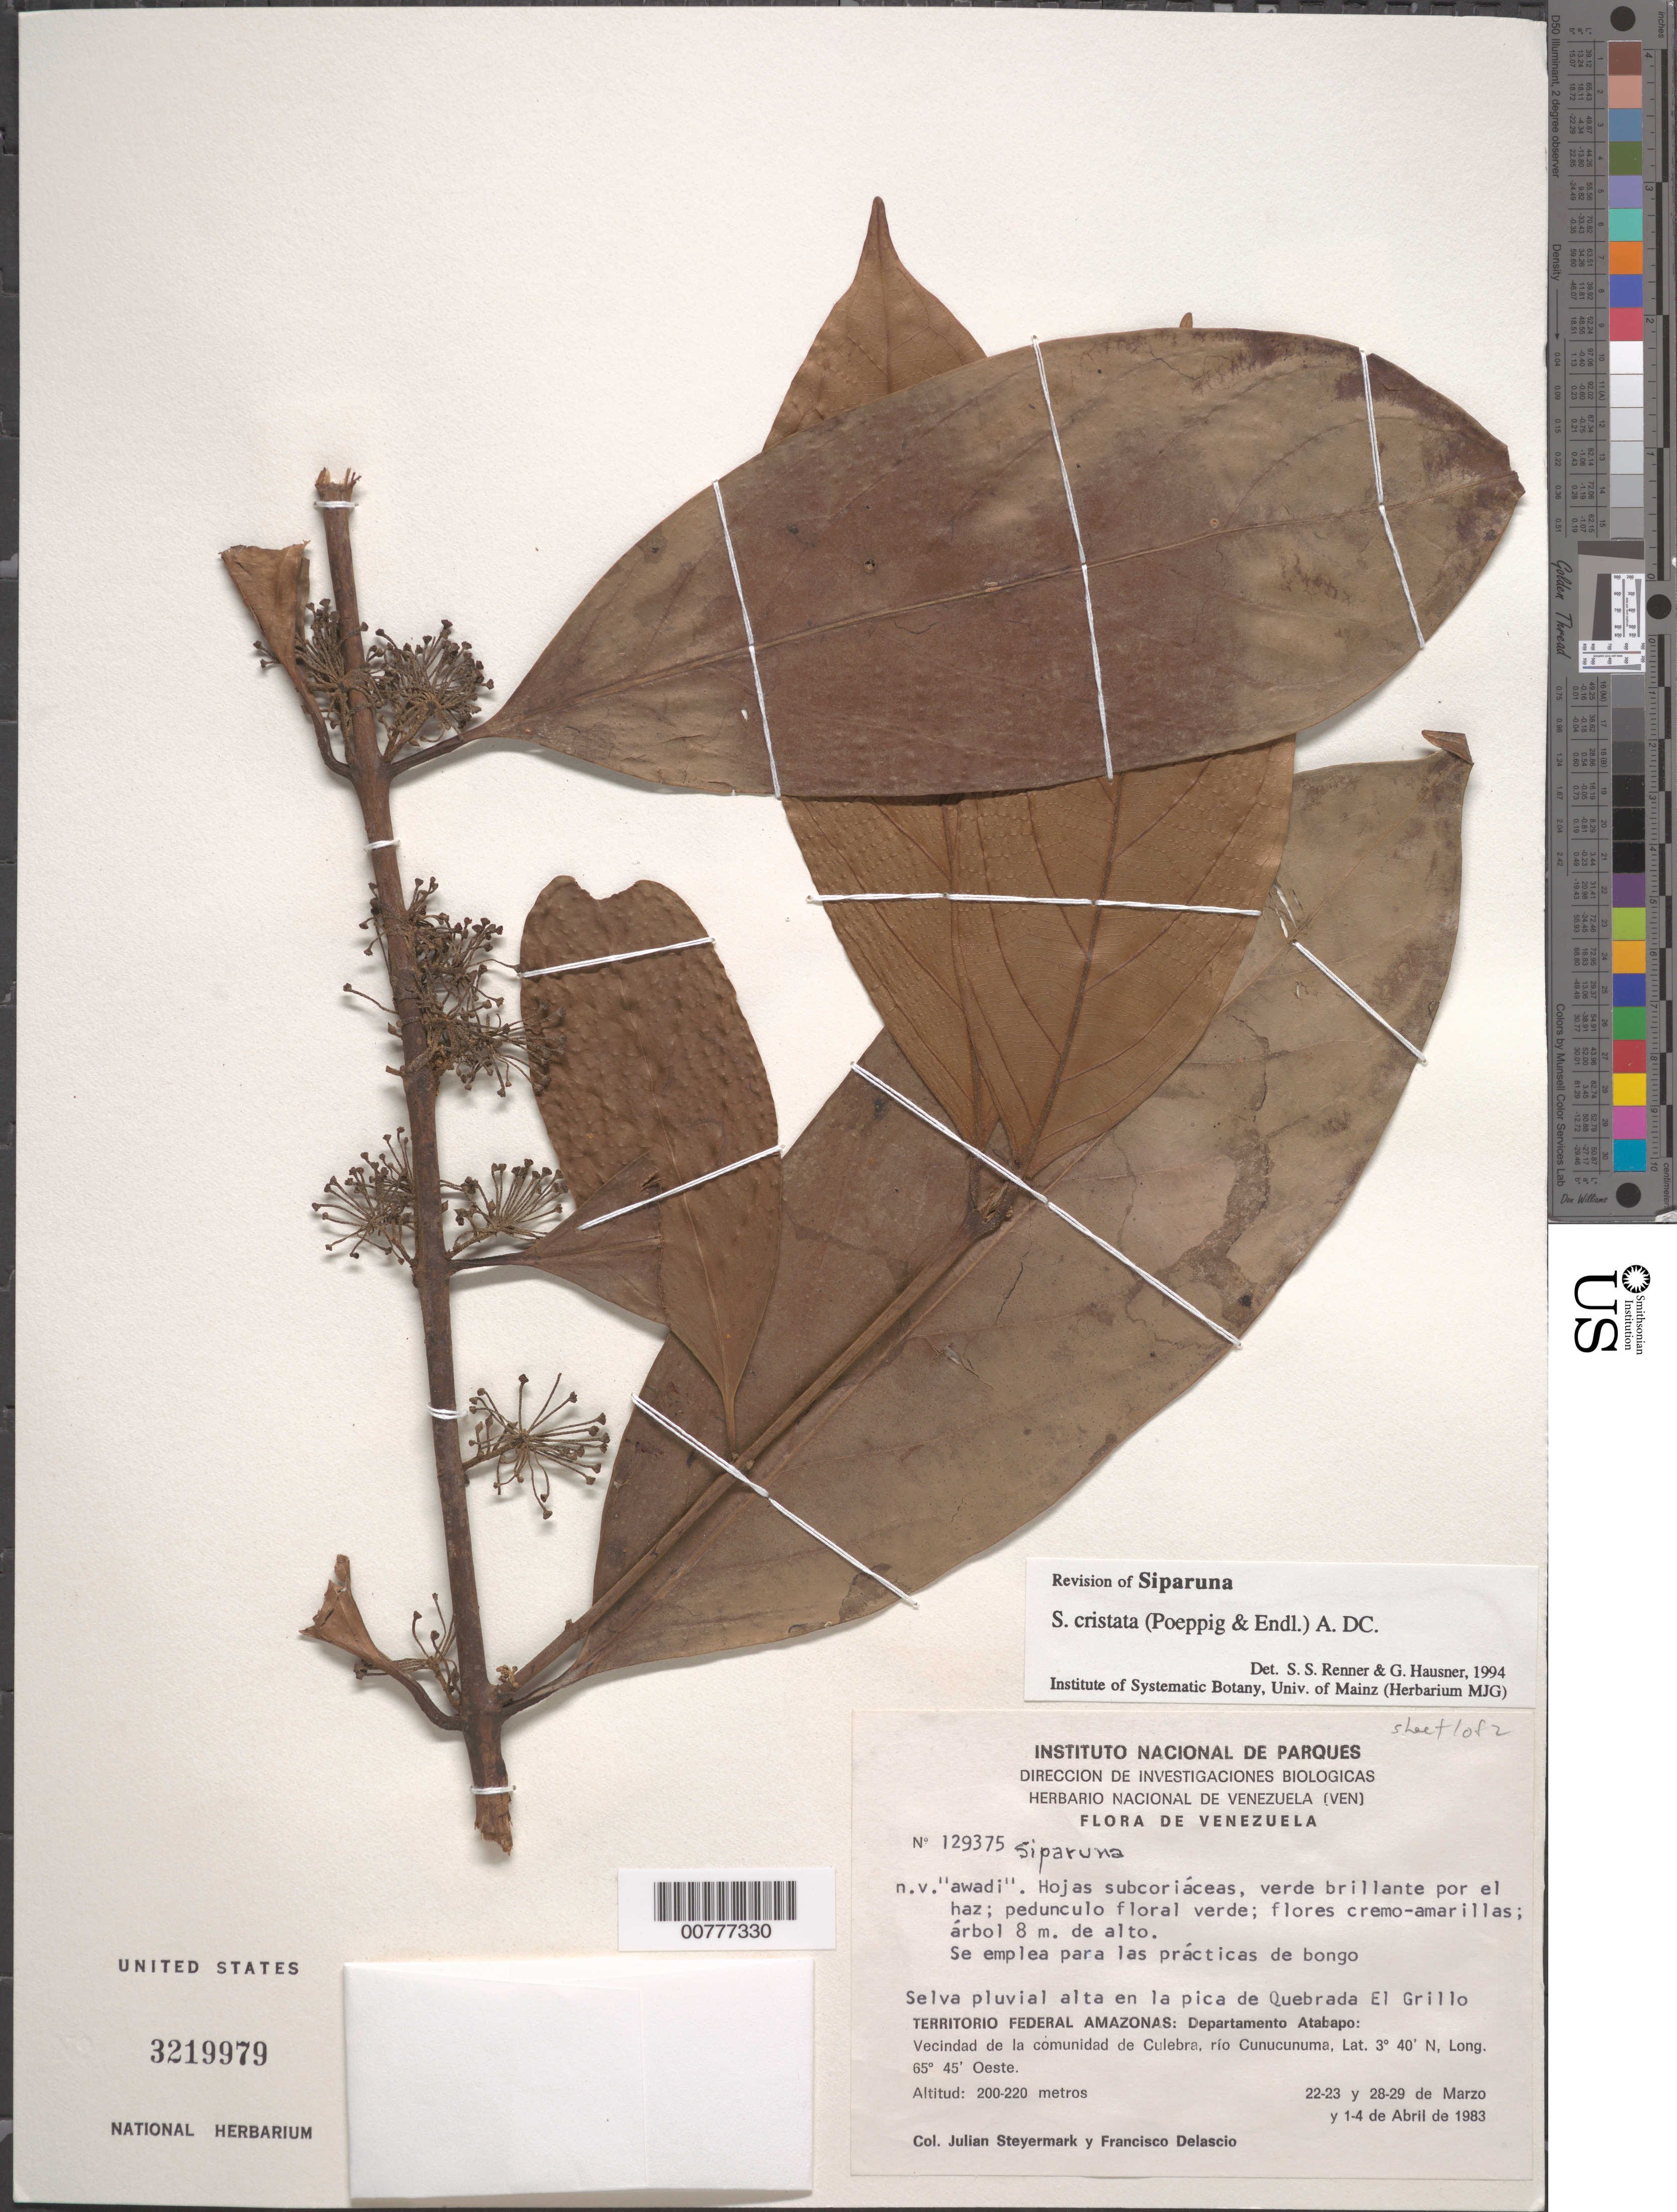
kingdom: Plantae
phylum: Tracheophyta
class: Magnoliopsida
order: Laurales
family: Siparunaceae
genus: Siparuna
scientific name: Siparuna cristata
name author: (Poepp. & Endl.) A. DC.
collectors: J. Steyermark & F. Delascio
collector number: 129375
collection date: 1983-03-22/1983-04-01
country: Venezuela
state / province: Amazonas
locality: Territorio Federal Amazonas: Departamento Atabapo: Vecindad de la comunidad de Culebra, río Cunucunuma.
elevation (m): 200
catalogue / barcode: US 3219979